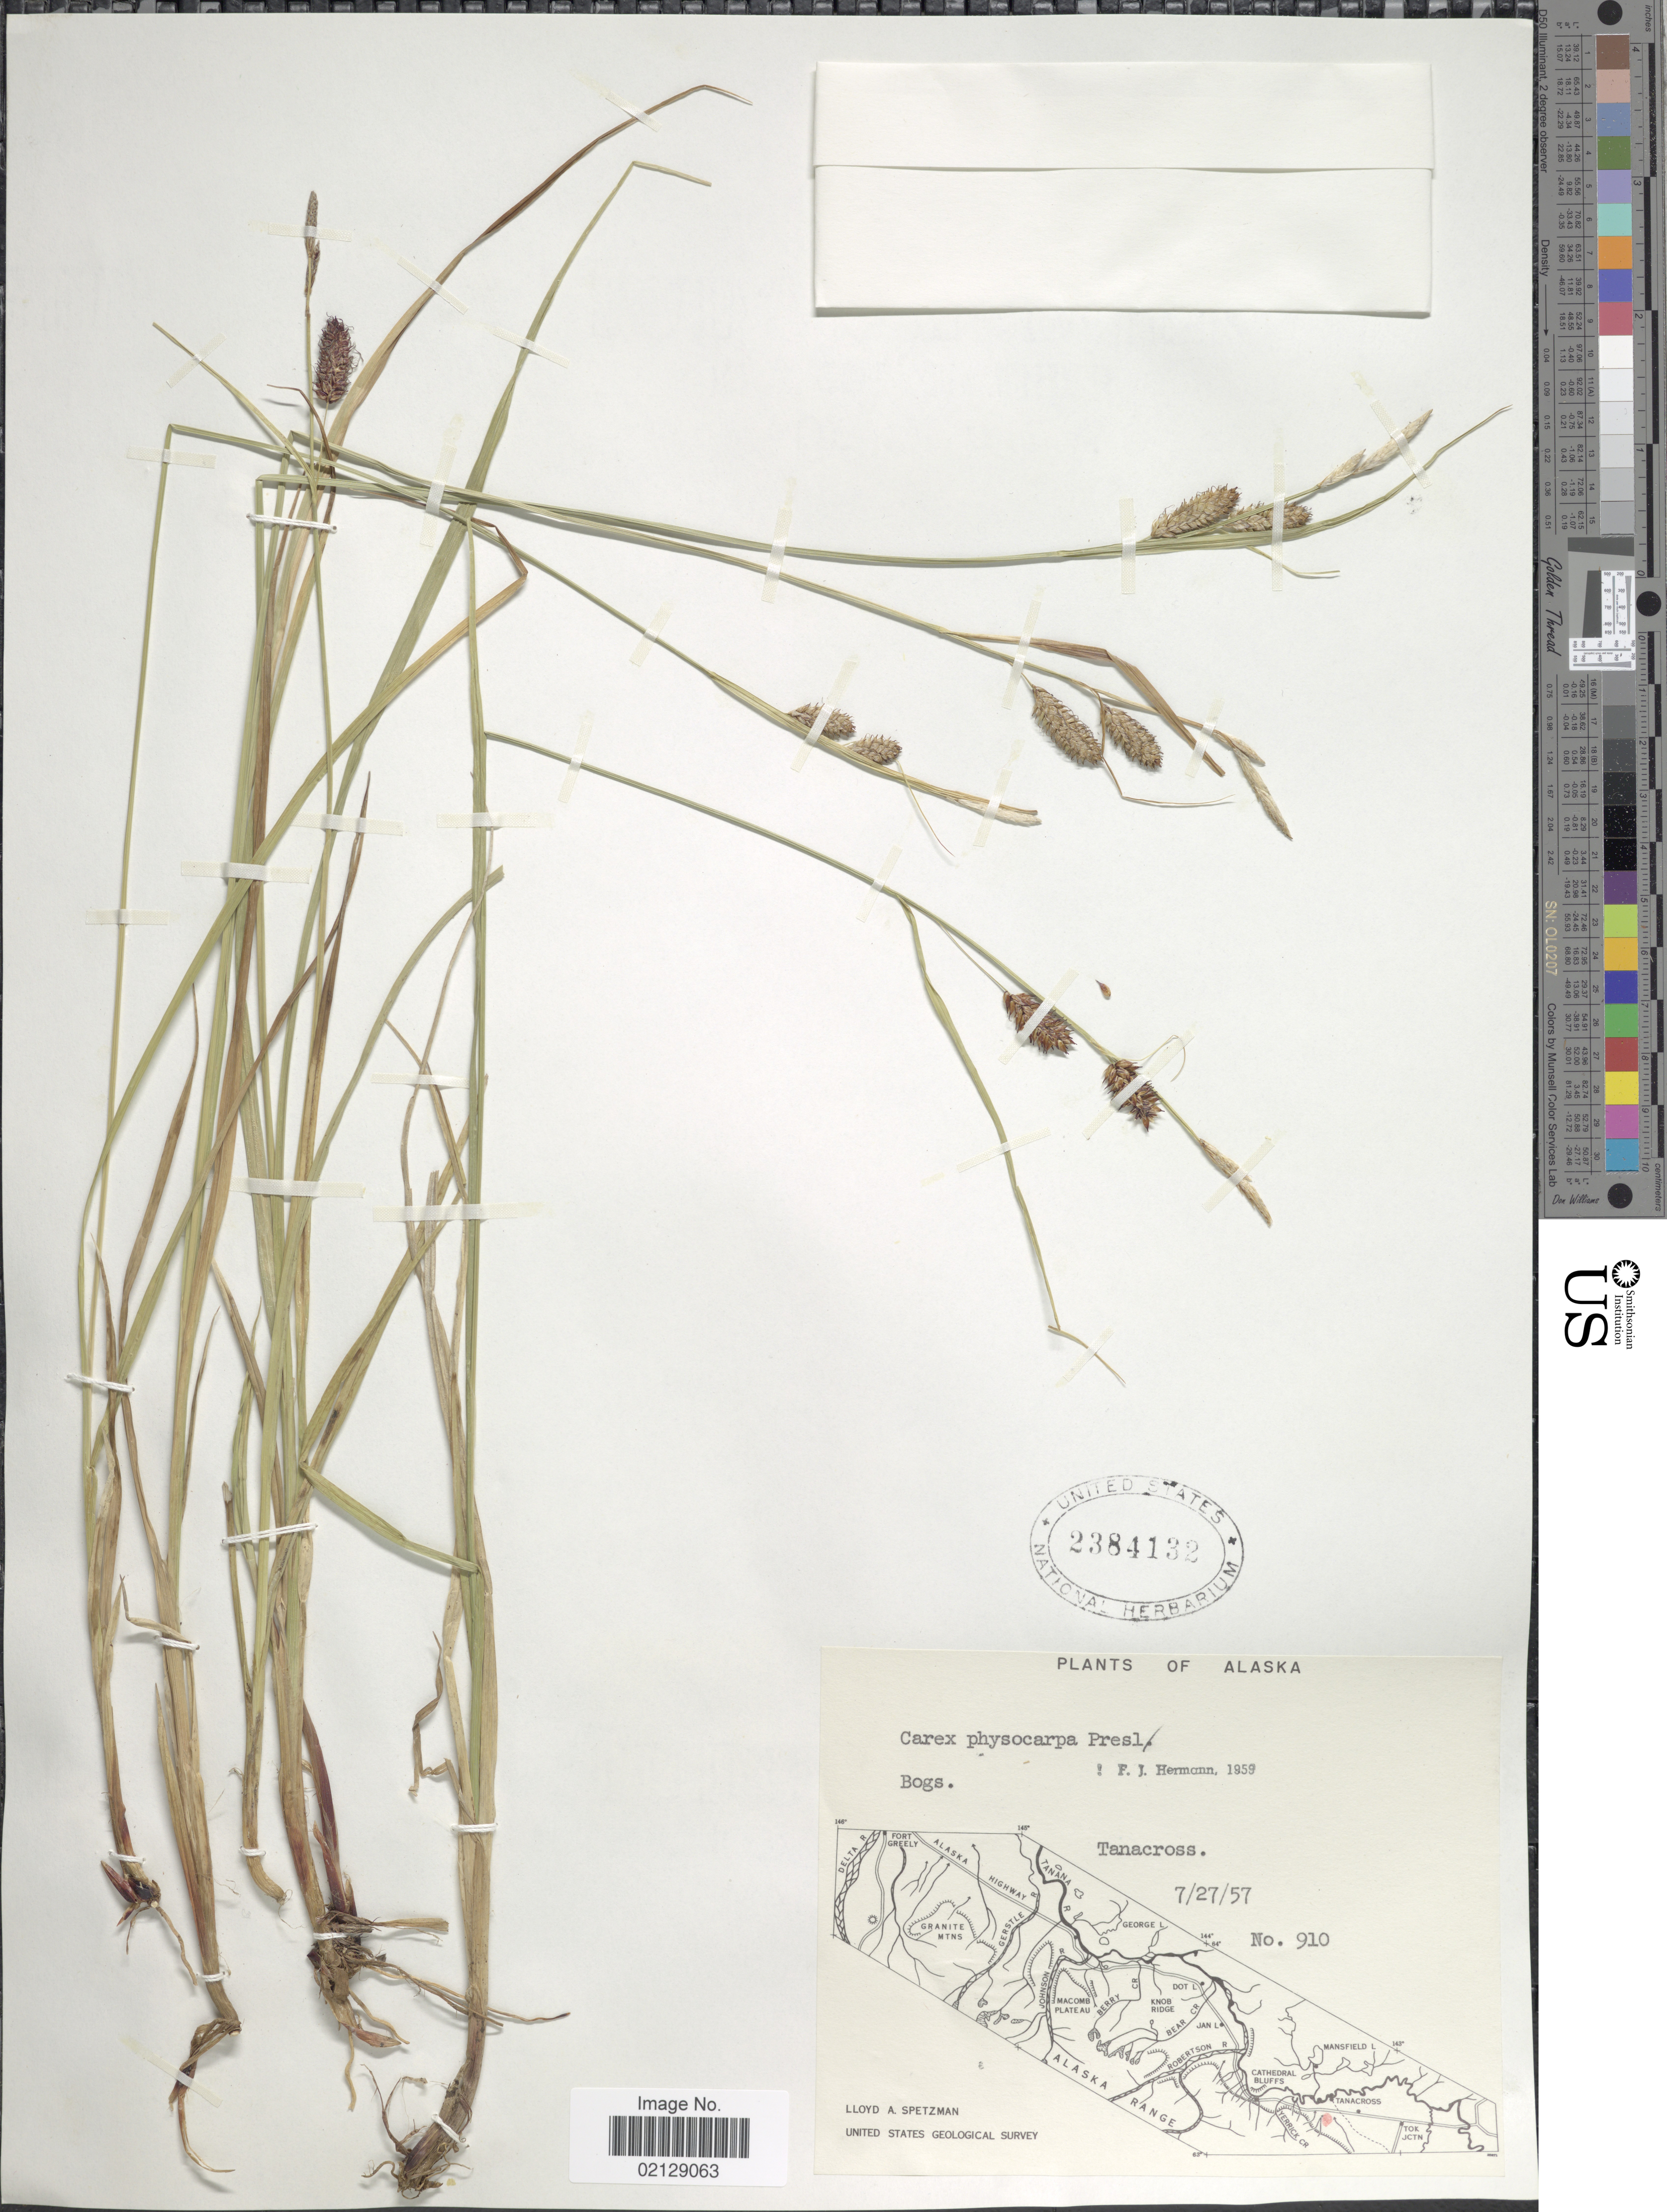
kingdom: Plantae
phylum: Tracheophyta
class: Liliopsida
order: Poales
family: Cyperaceae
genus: Carex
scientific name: Carex saxatilis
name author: L.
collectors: L. Spetzman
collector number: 910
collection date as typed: Transcribed d/m/y: 27/7/57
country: United States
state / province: Alaska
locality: Tanacross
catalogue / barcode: US 2384132